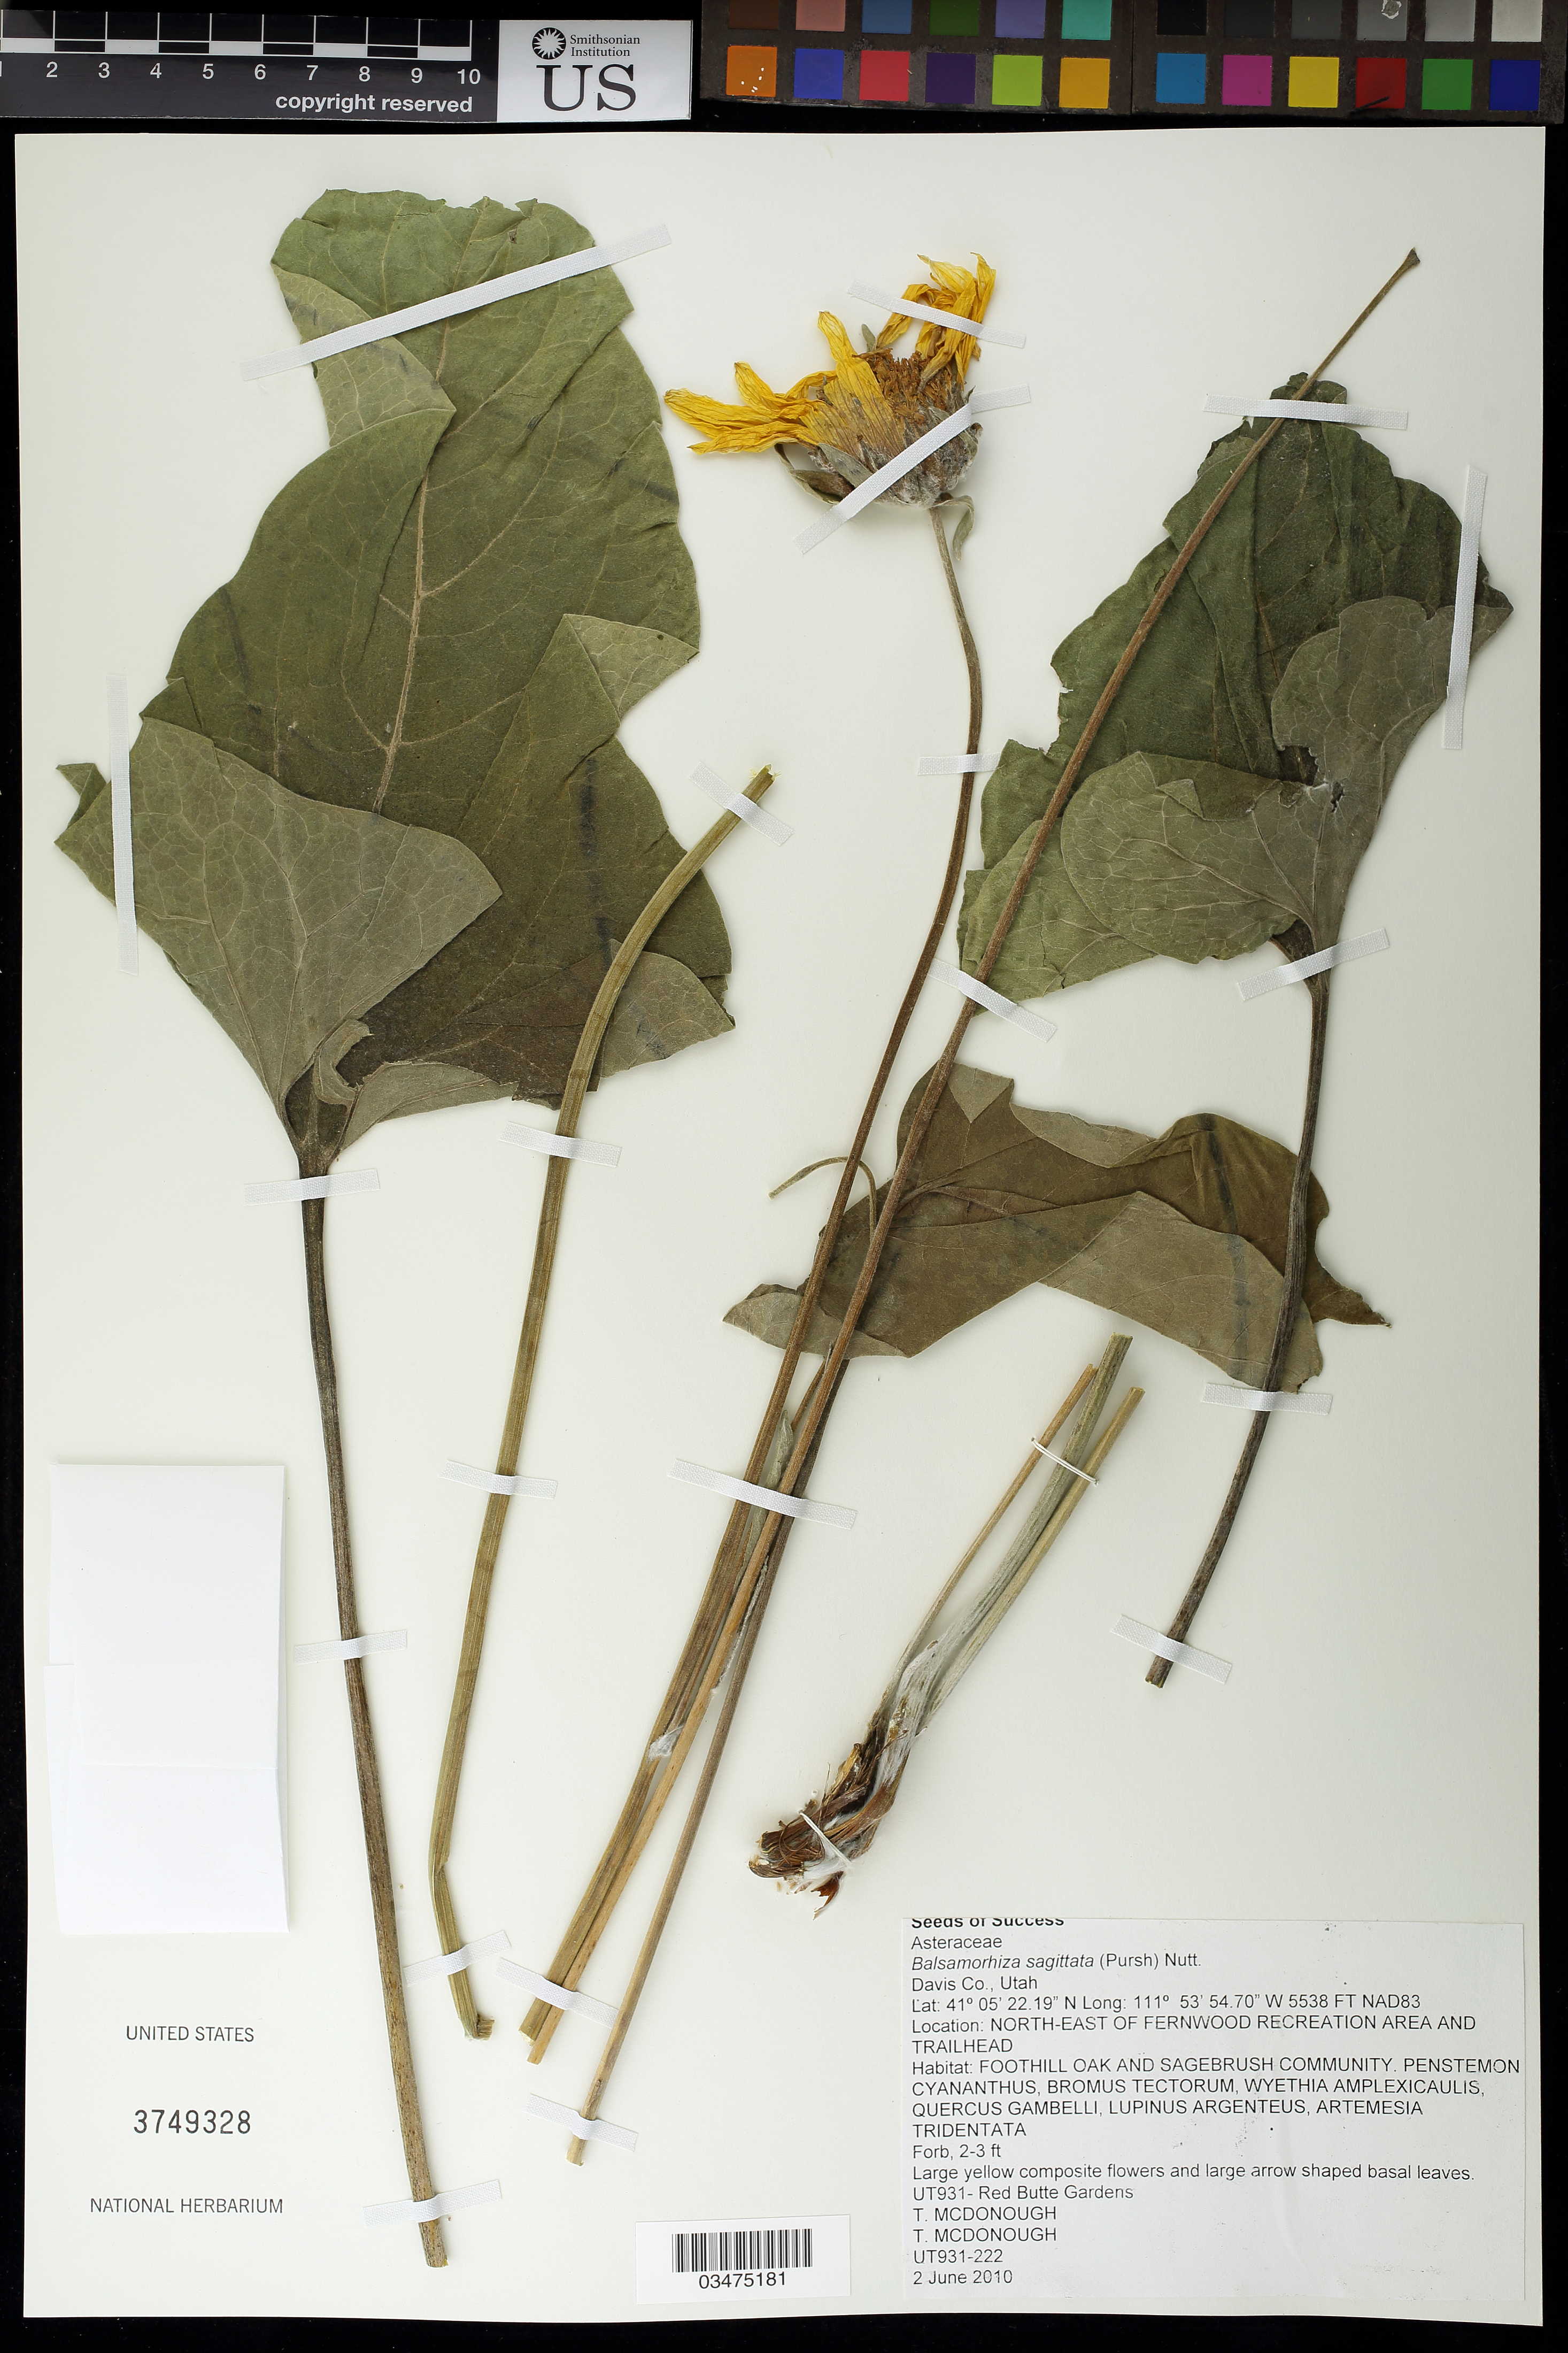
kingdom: Plantae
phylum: Tracheophyta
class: Magnoliopsida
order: Asterales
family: Asteraceae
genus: Balsamorhiza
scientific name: Balsamorhiza sagittata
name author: (Pursh) Nutt.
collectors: T. McDonough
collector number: UT931-222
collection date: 2010-06-02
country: United States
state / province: Utah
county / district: Davis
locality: NE of Fernwood Recreation area and trailhead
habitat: Foothill oak and sagebrush community.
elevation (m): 1688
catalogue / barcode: US 3749328